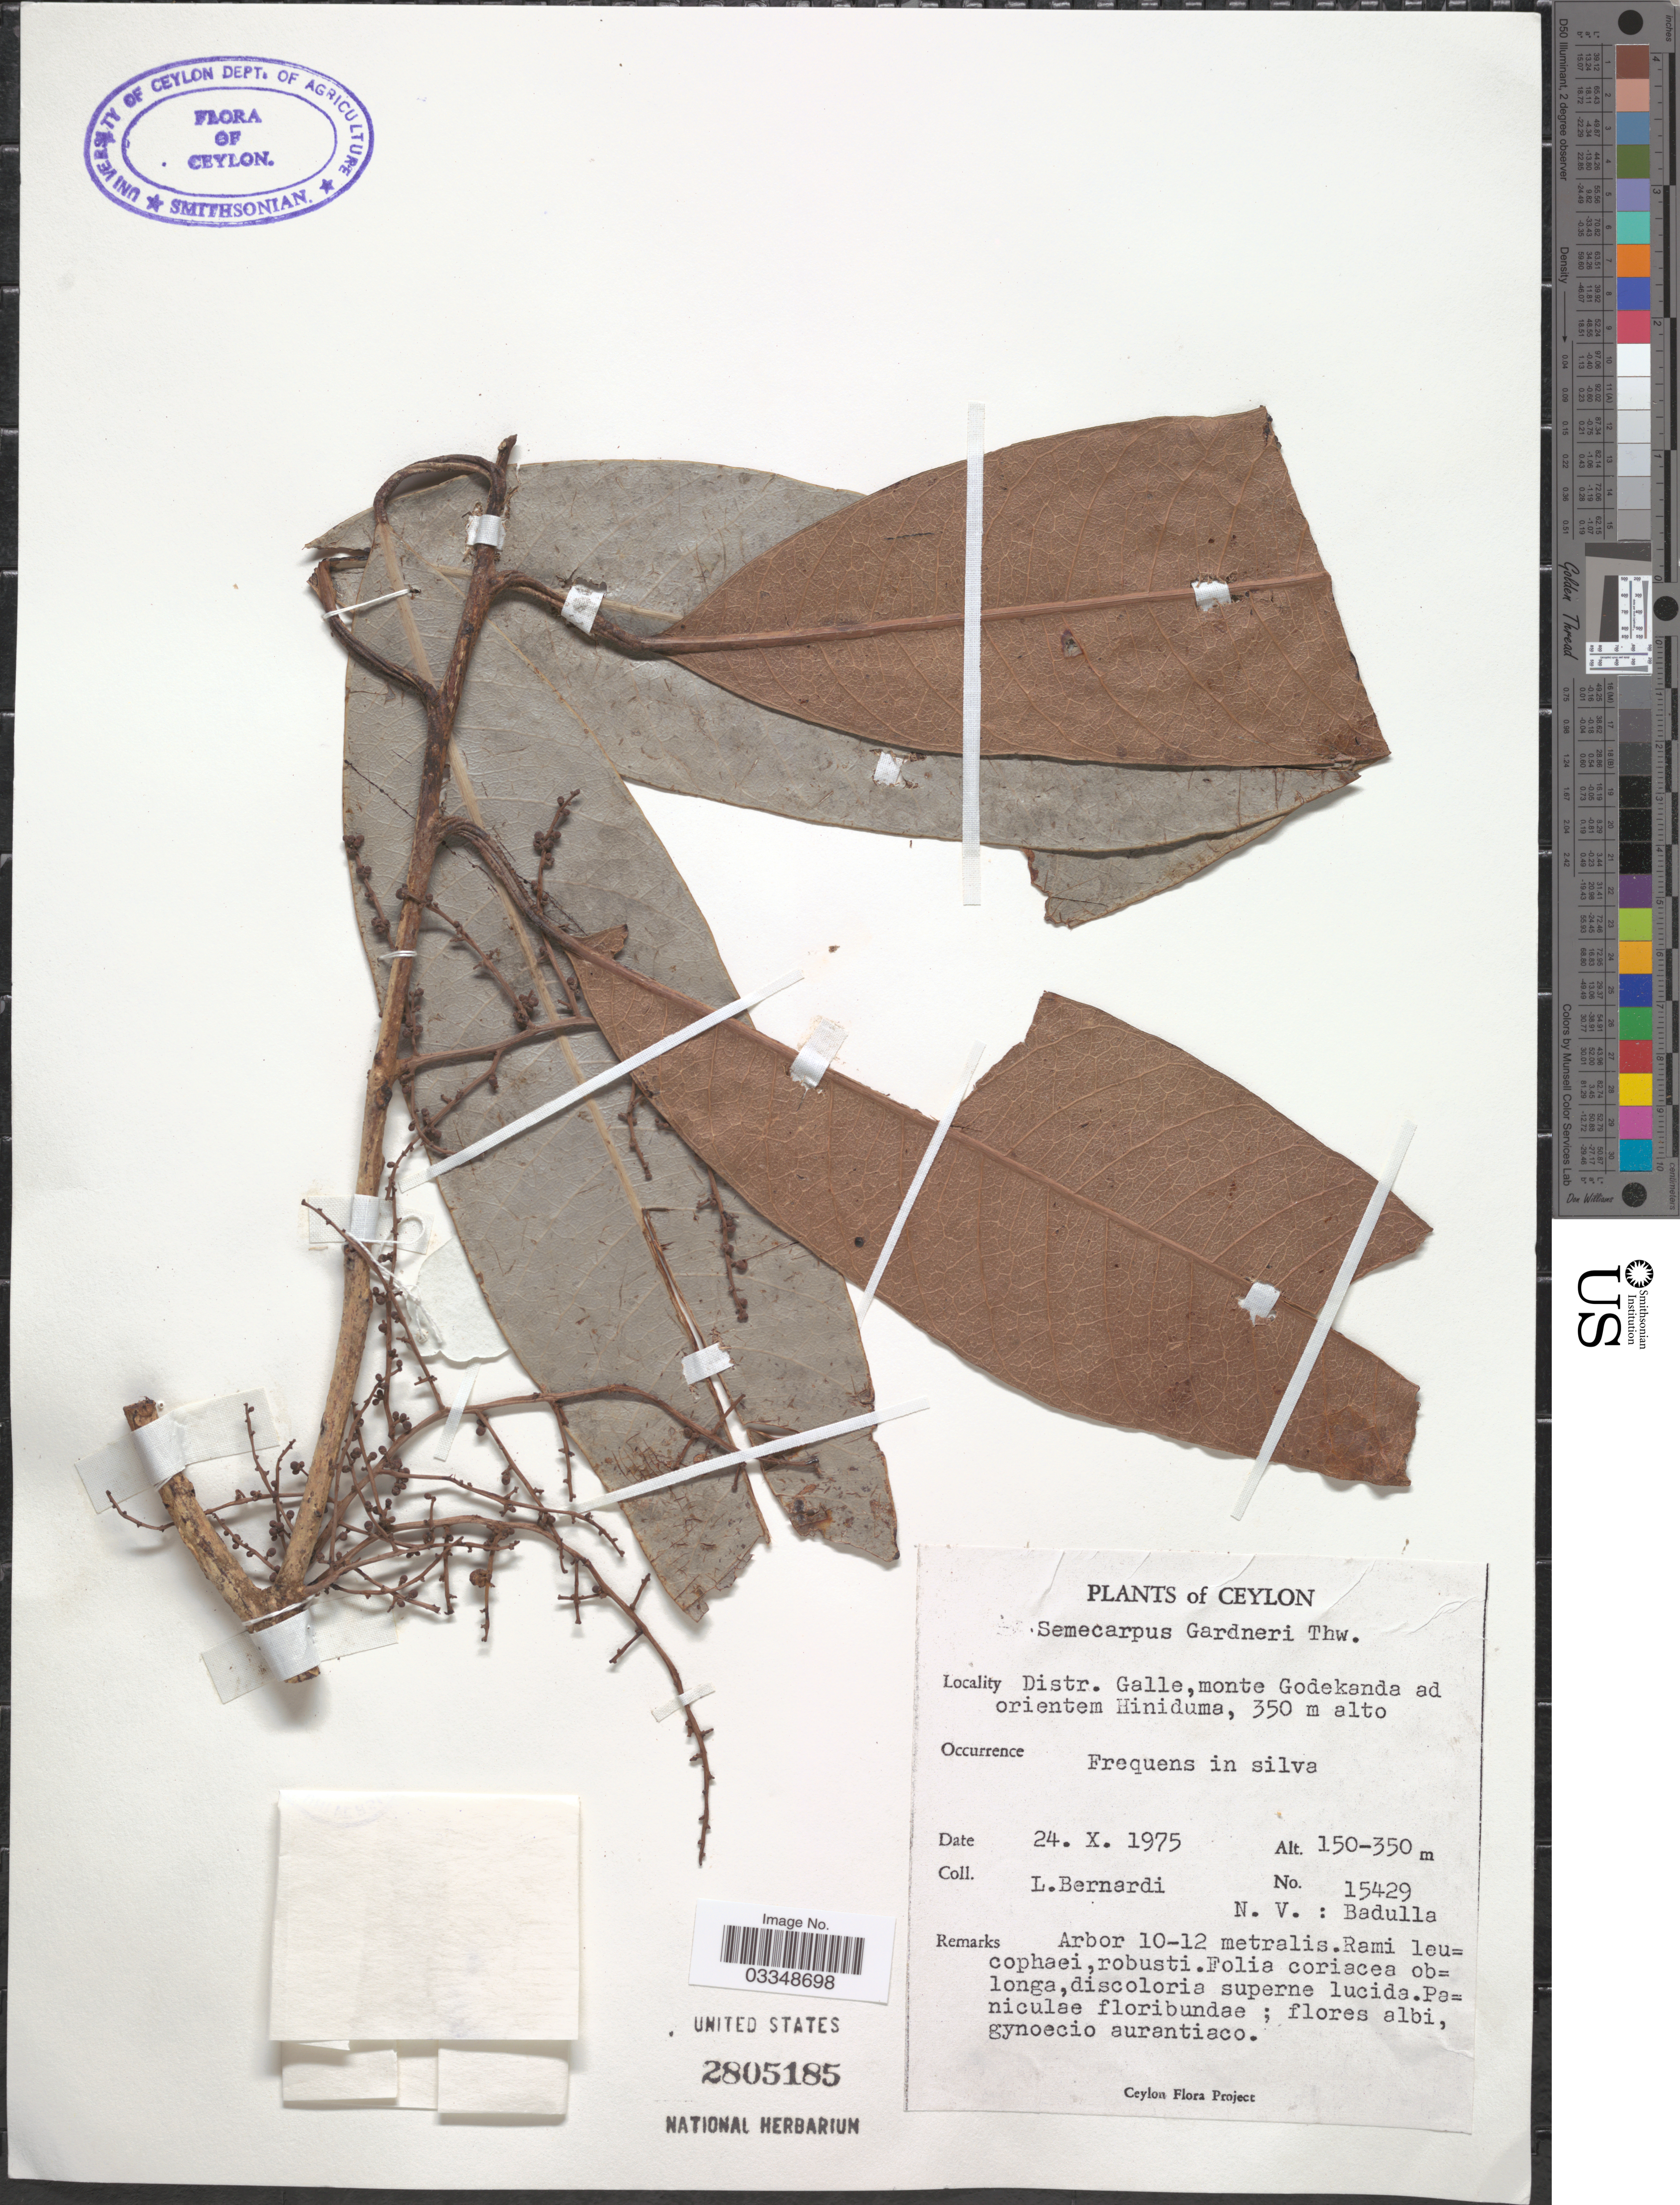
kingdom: Plantae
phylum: Tracheophyta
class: Magnoliopsida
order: Sapindales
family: Anacardiaceae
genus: Semecarpus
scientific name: Semecarpus gardneri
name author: Thwaites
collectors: L. Bernardi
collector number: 15429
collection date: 1975-10-24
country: Sri Lanka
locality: Ceylon. Distr. Galle, monte Godekanda ad orientem Hiniduma.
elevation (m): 150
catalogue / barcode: US 2805185